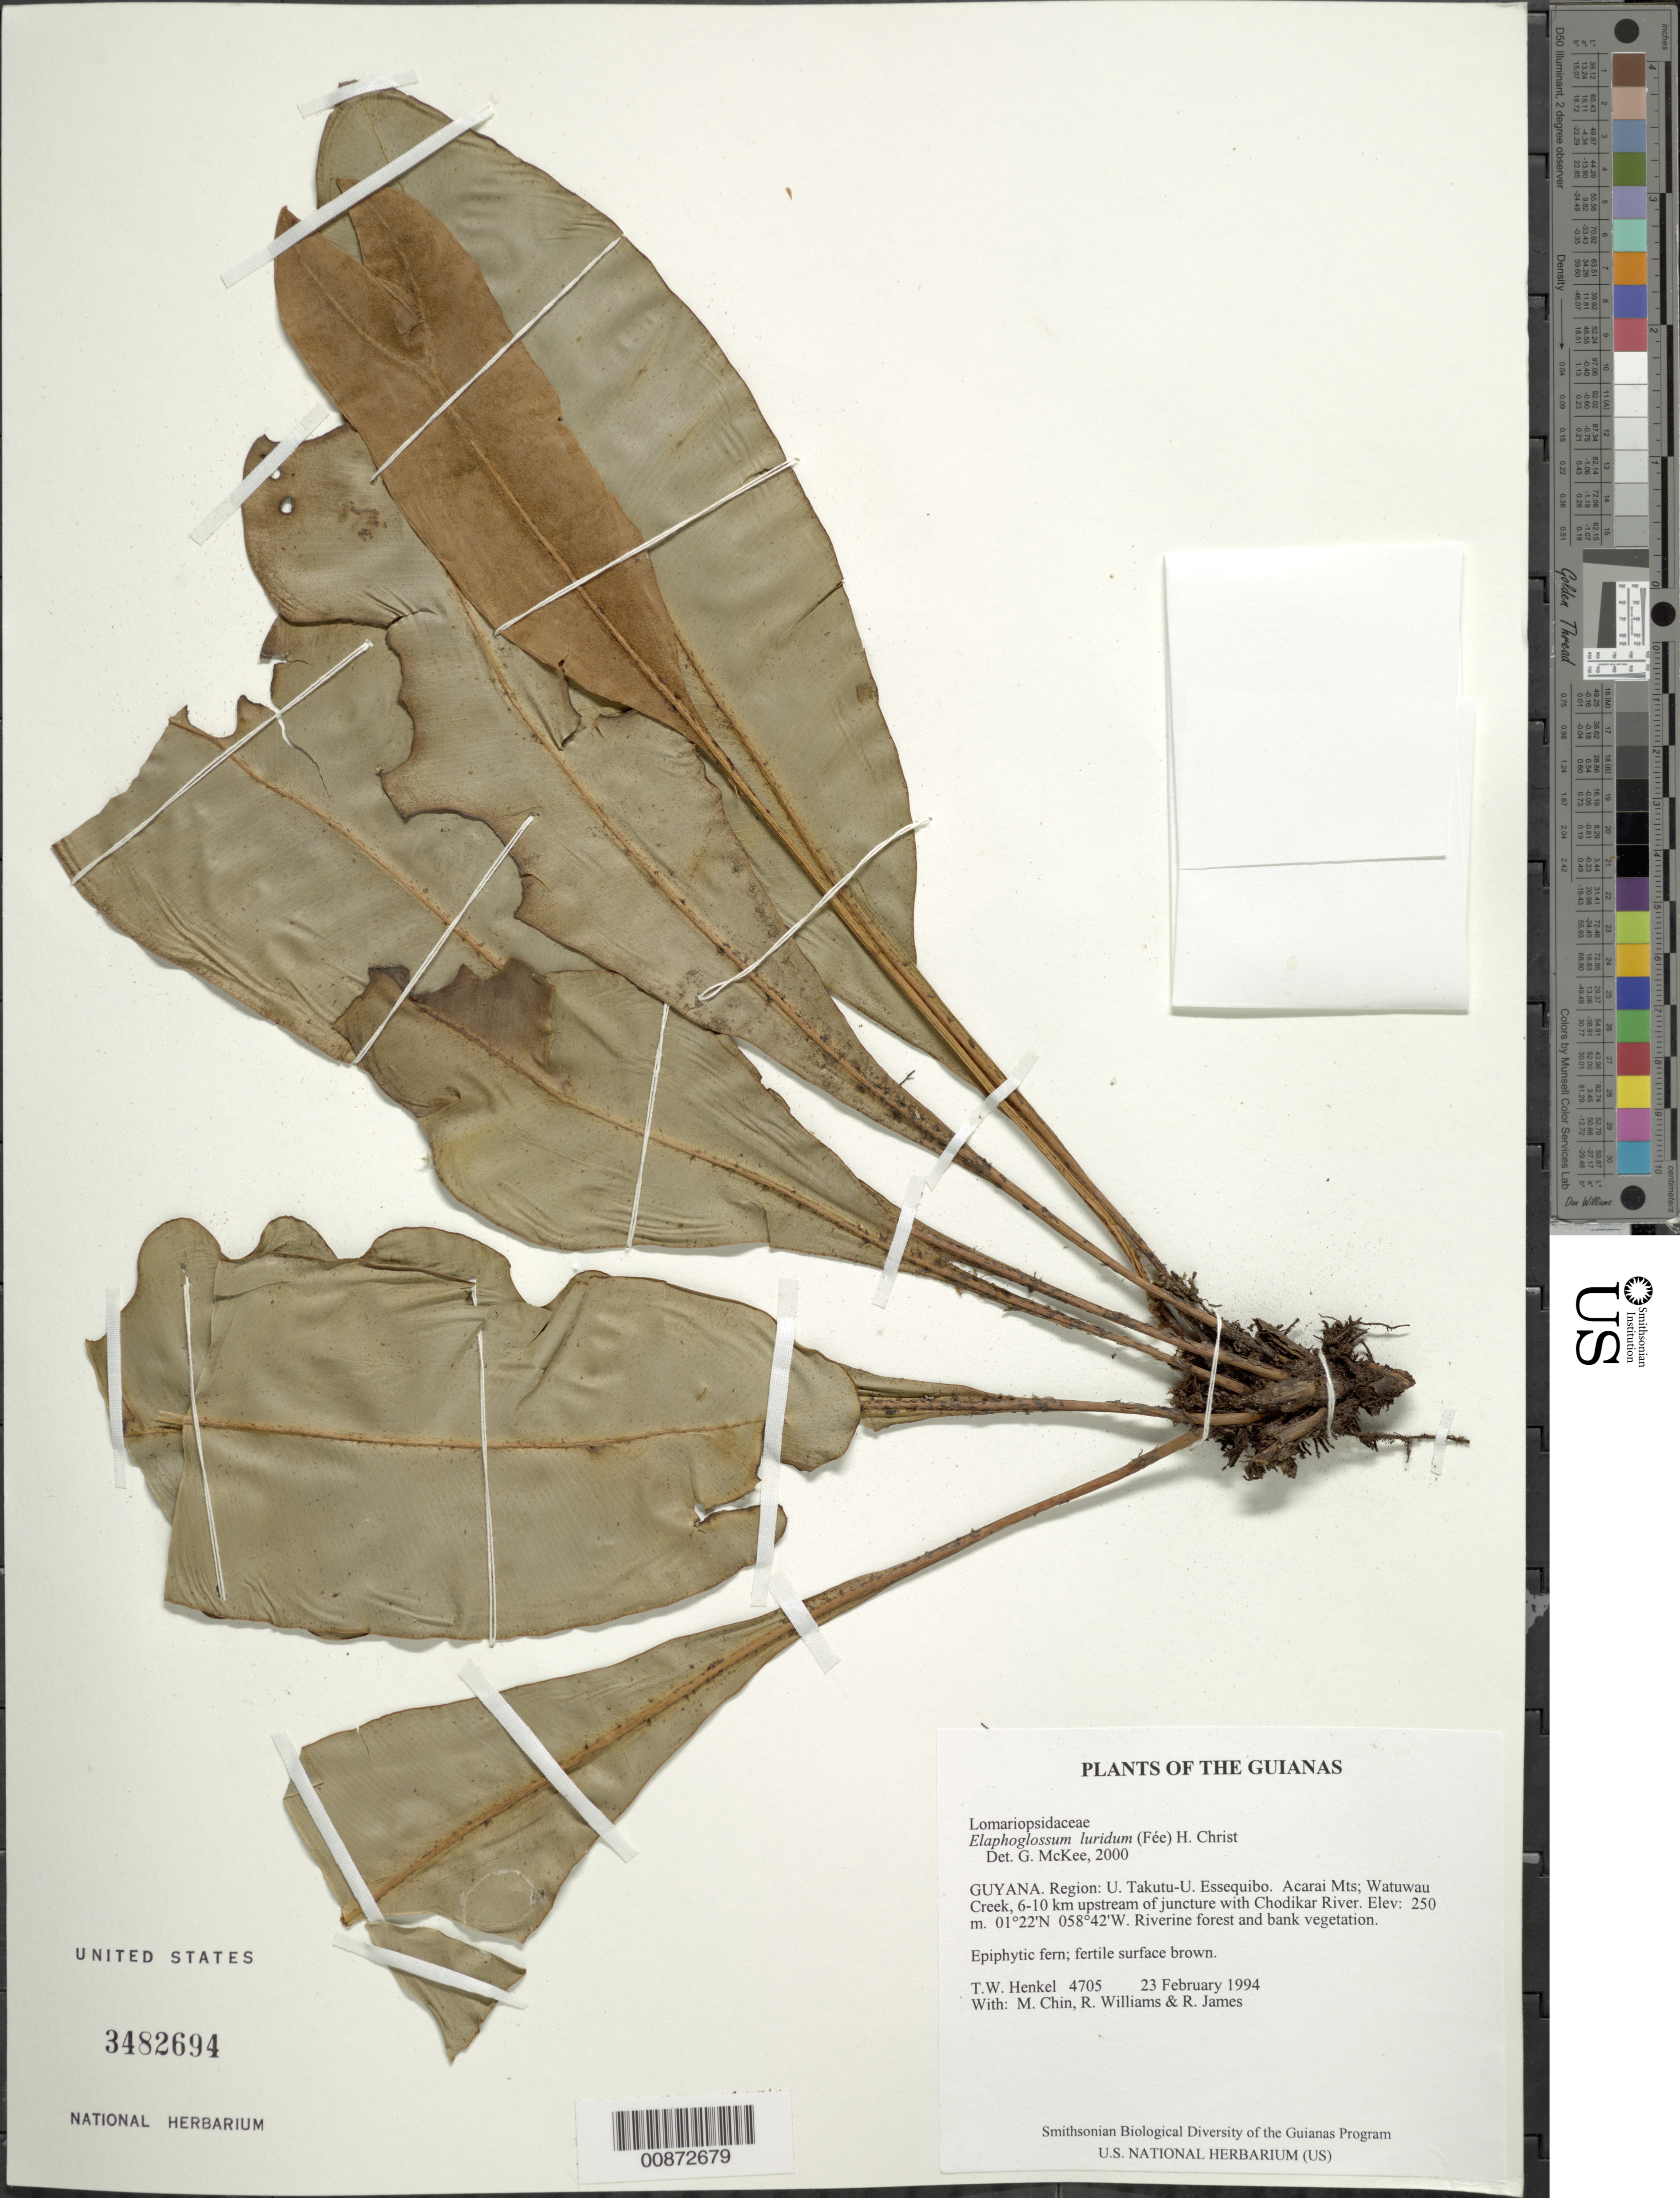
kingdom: Plantae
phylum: Tracheophyta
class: Polypodiopsida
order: Polypodiales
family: Dryopteridaceae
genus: Elaphoglossum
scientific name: Elaphoglossum luridum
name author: (Fée) Christ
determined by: McKee, G. S., (US), NMNH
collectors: T. Henkel, M. Chin, R. Williams & R. James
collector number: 4705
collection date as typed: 23 February 1994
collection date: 1994-02-23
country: Guyana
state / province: U. Takutu-U. Essequibo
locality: Acarai Mts; Watuwau Creek, 6-10 km upstream of juncture with Chodikar River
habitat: Riverine forest and bank vegetation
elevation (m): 250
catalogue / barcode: US 3482694